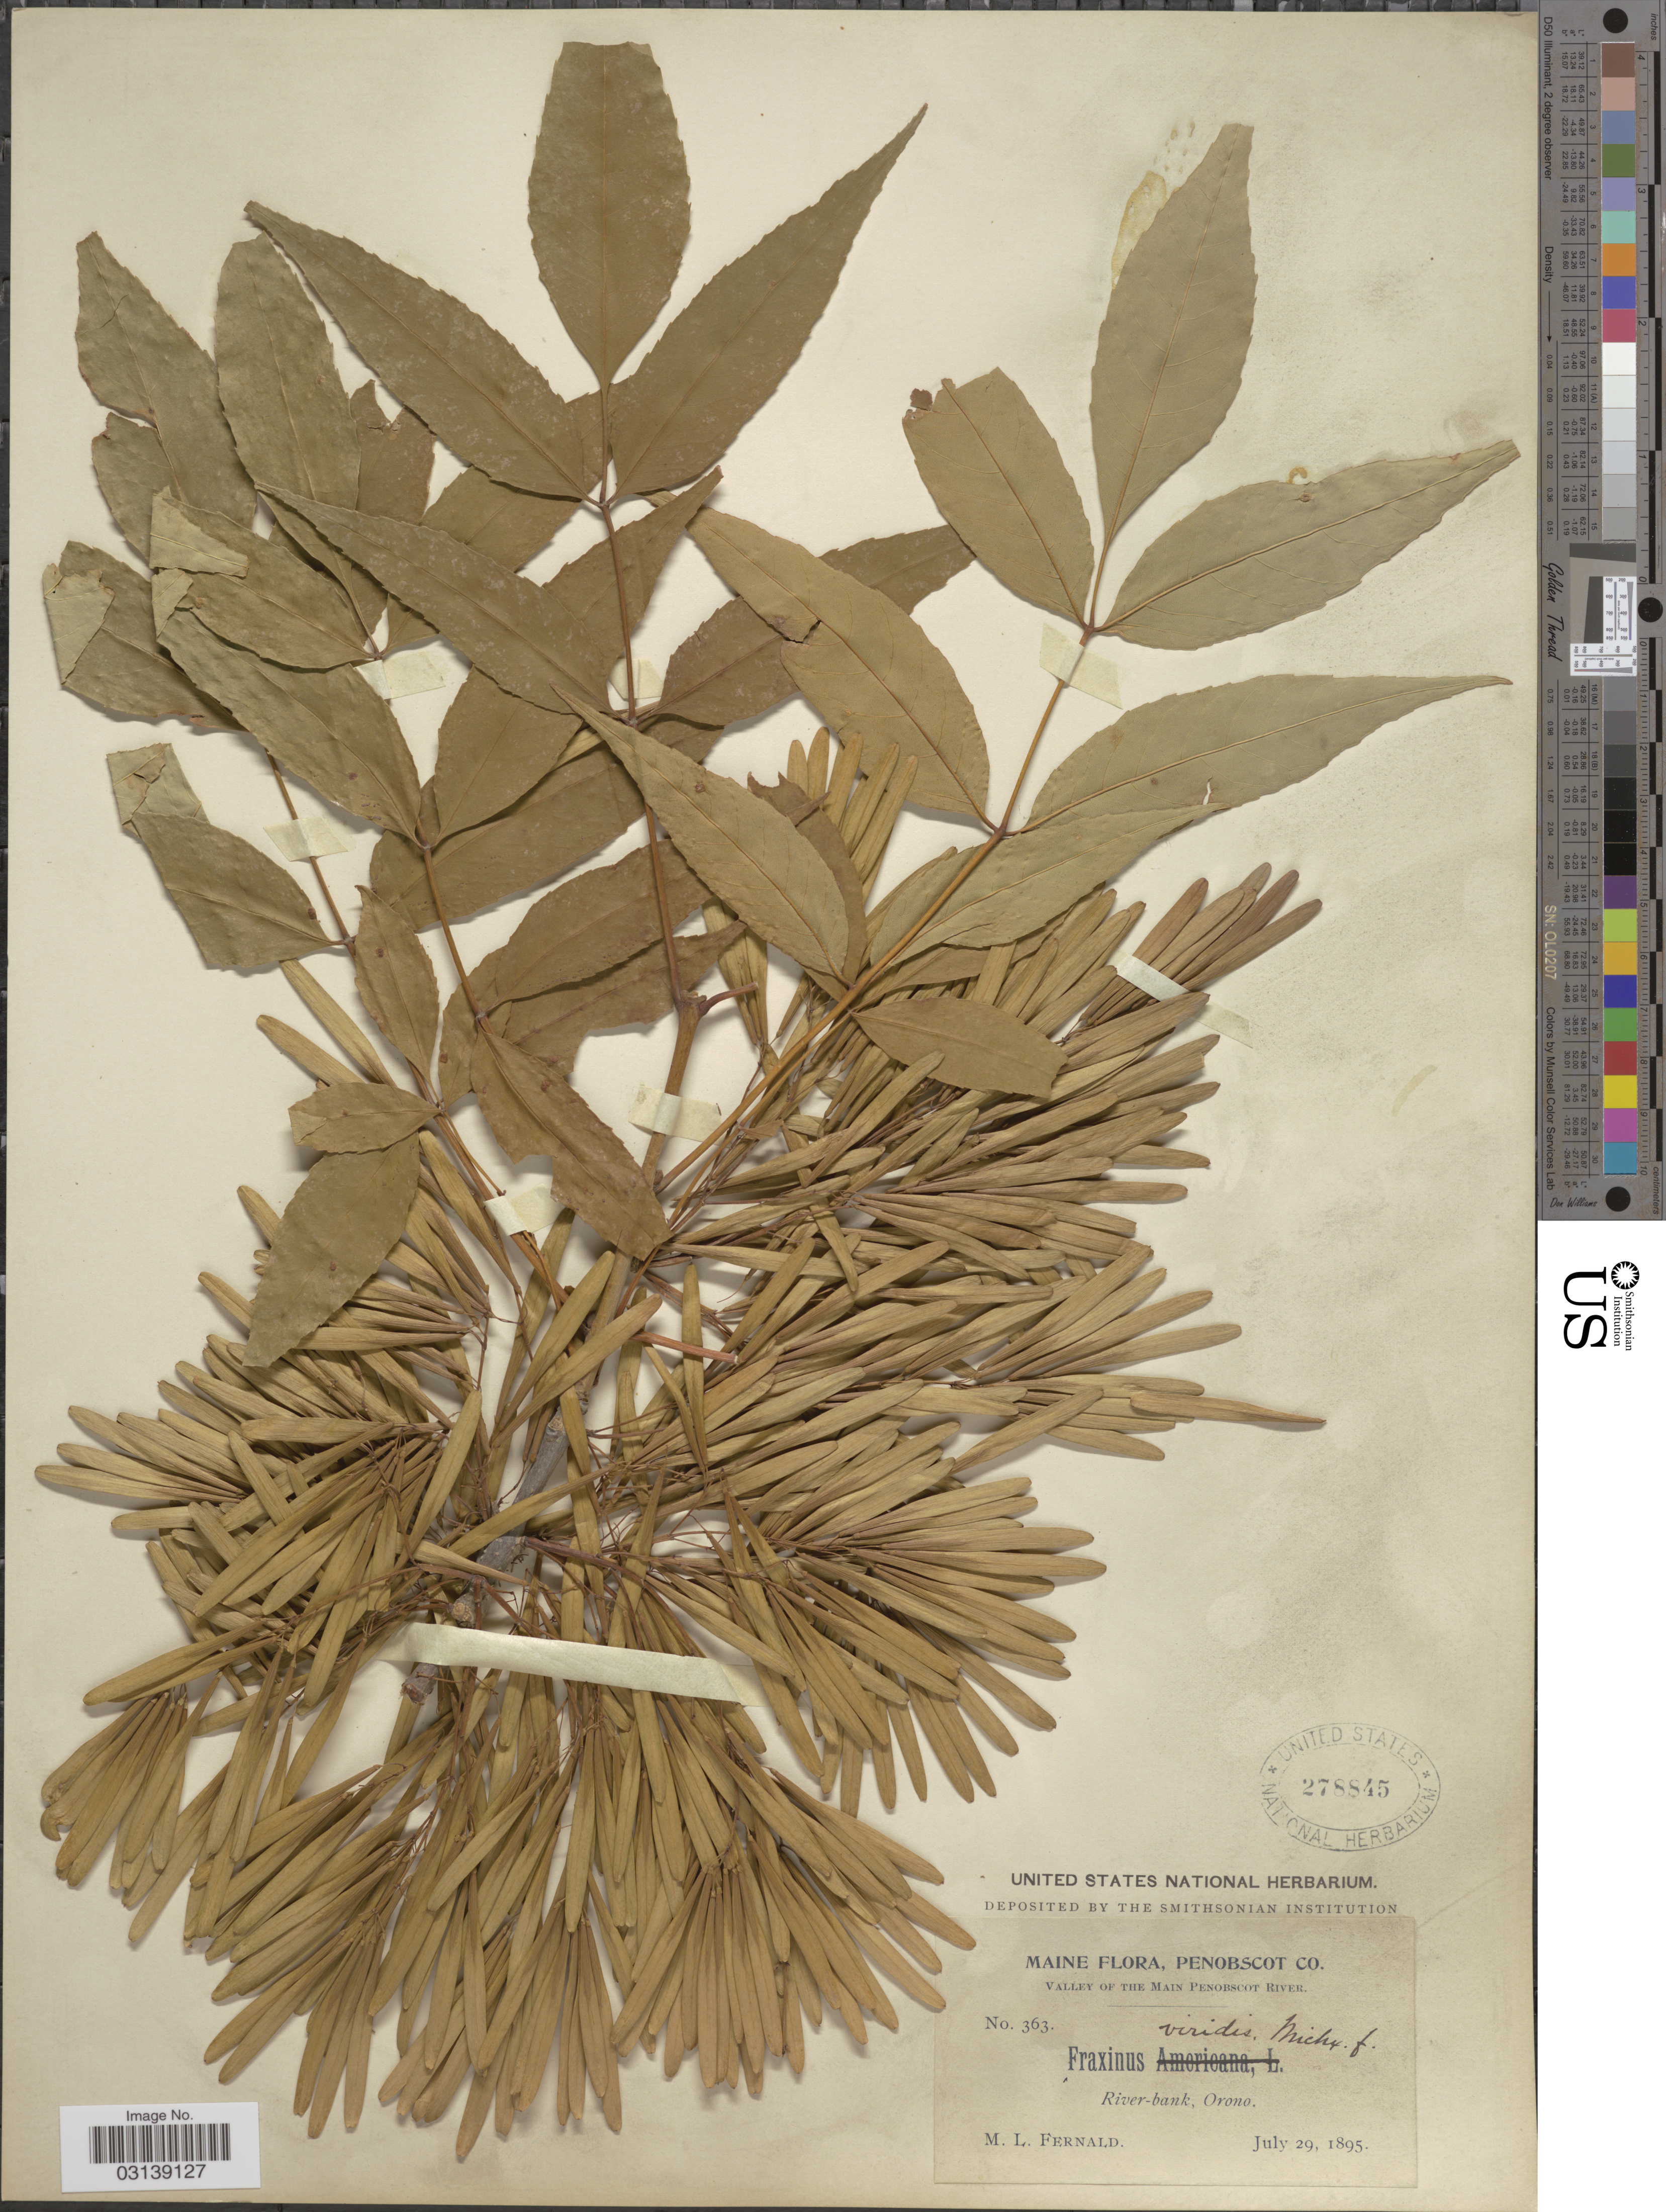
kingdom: Plantae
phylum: Tracheophyta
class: Magnoliopsida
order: Lamiales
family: Oleaceae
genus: Fraxinus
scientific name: Fraxinus pennsylvanica var. lanceolata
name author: Sarg.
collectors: M. L. Fernald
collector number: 363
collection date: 1895-07-29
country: United States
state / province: Maine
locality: Penobscot Co. Valley of the Main Penobscot River. River-bank, Orono.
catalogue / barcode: US 278845